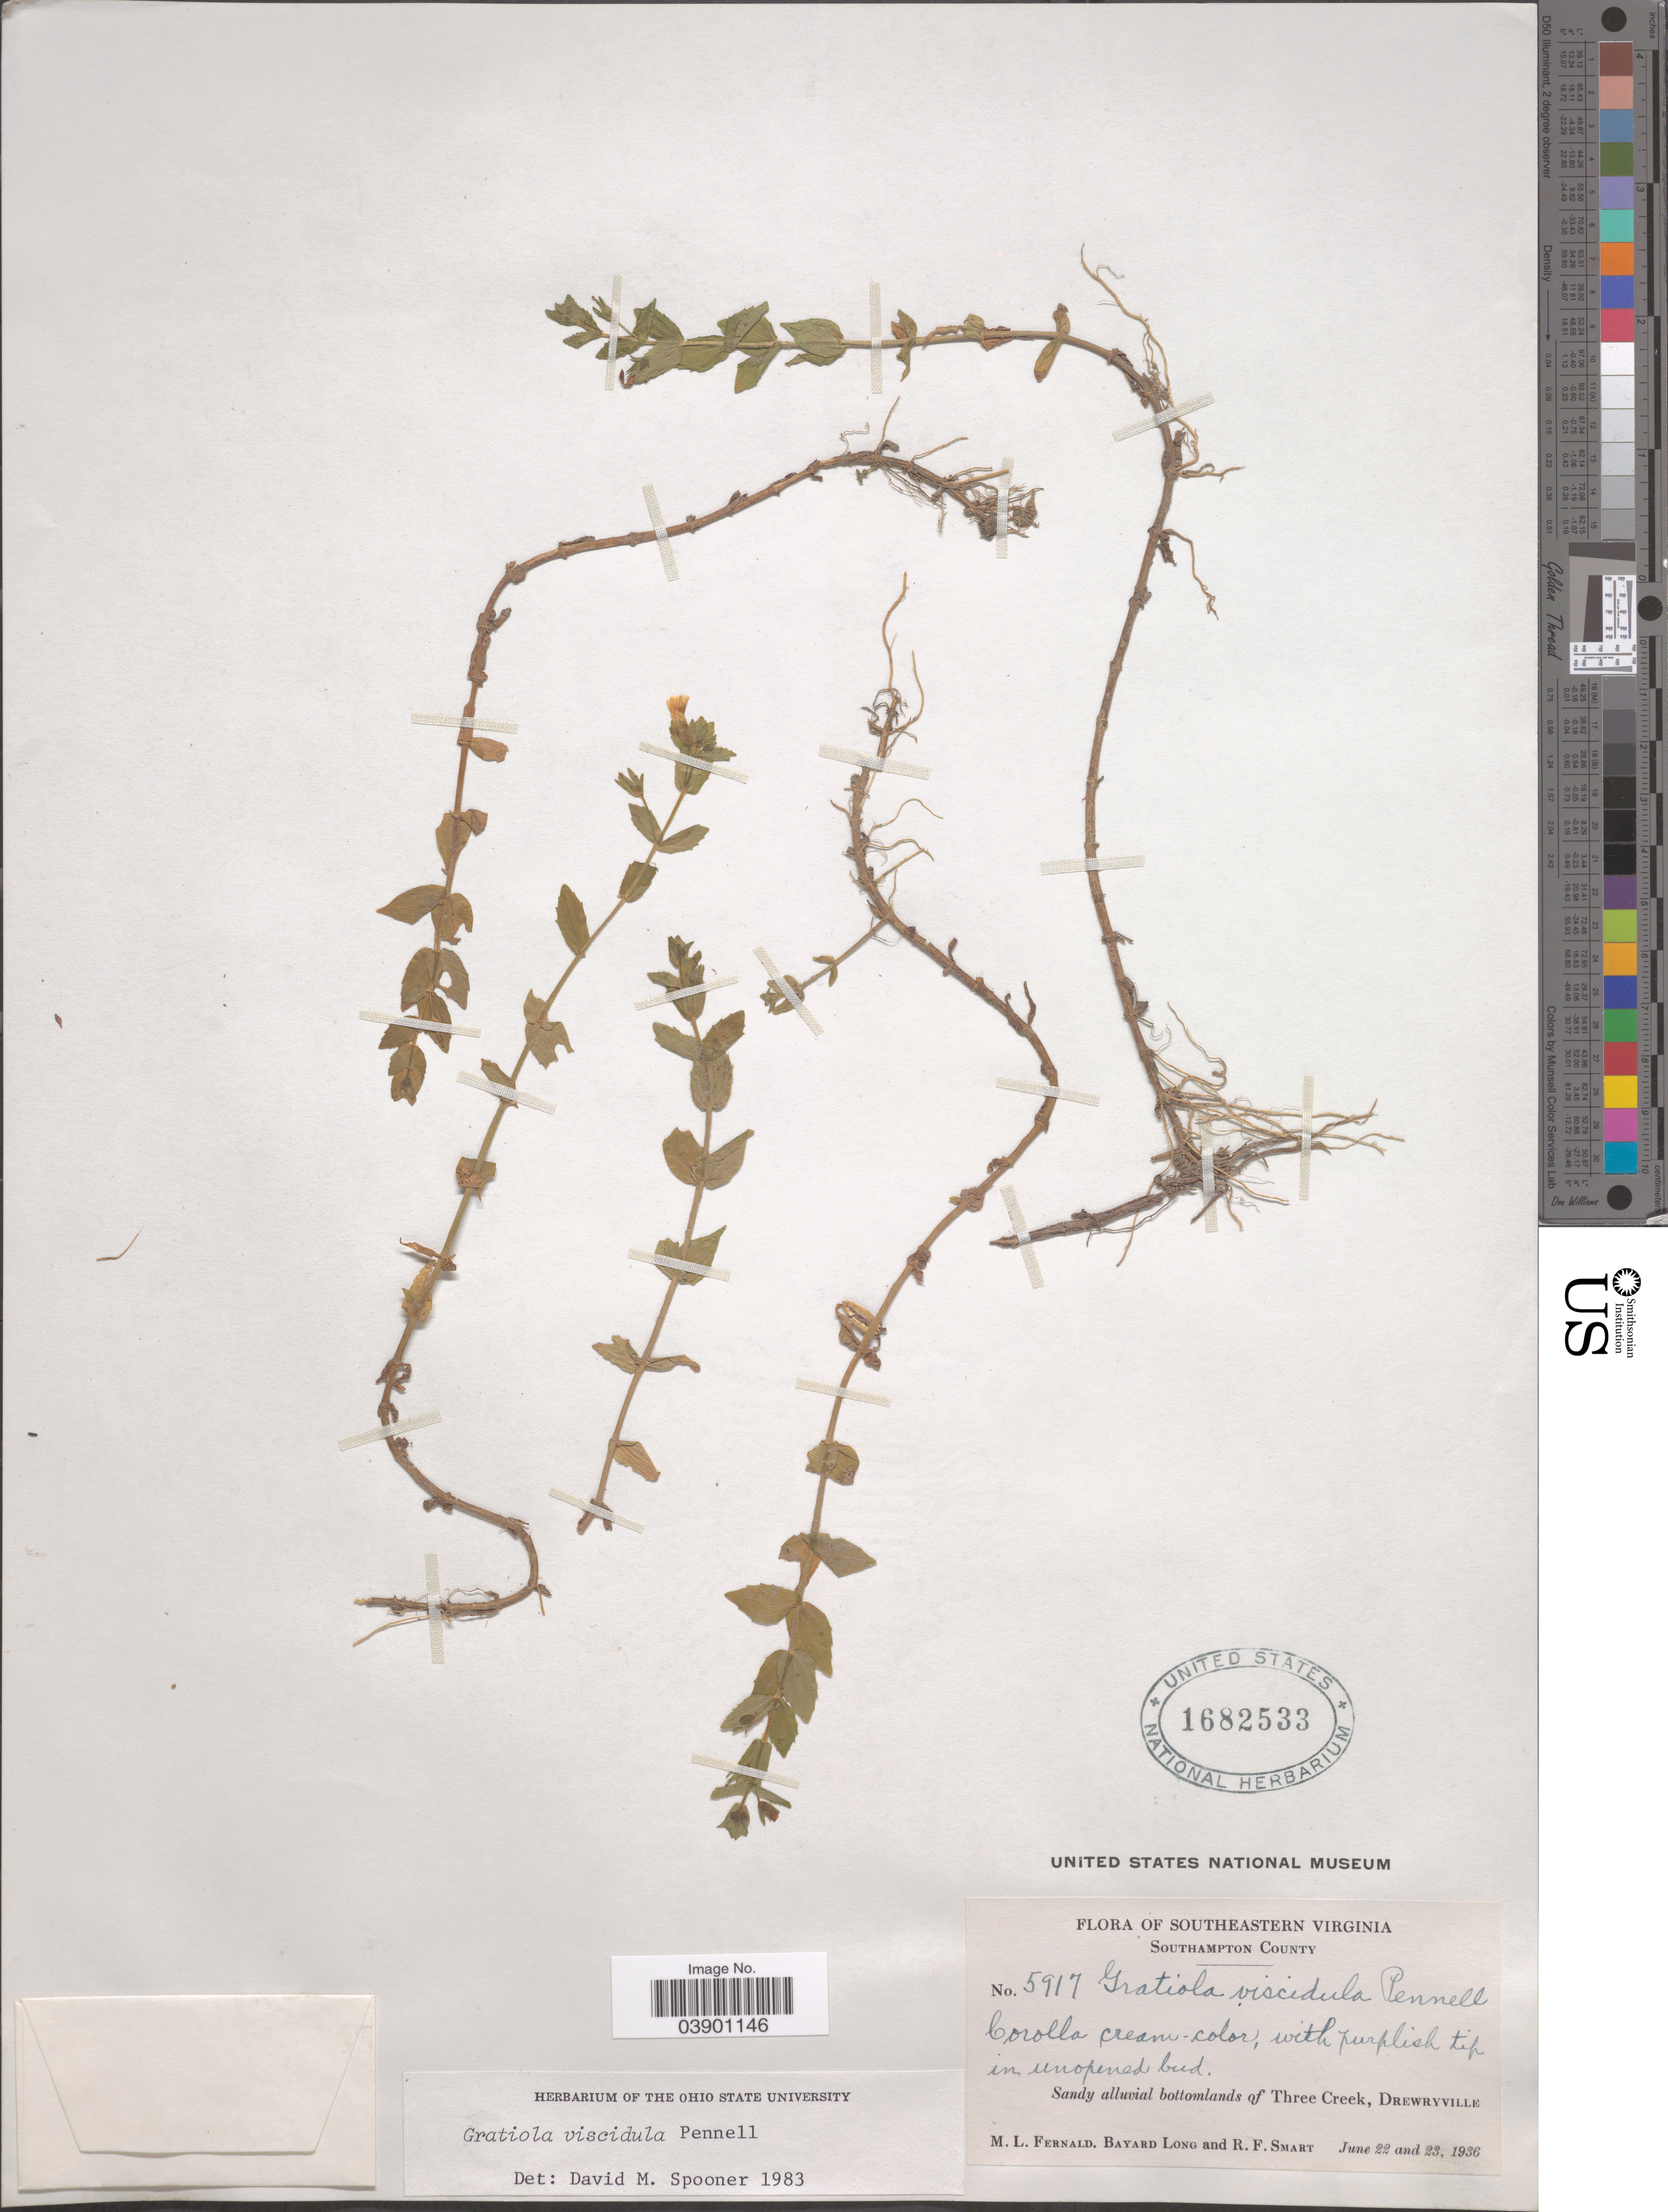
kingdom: Plantae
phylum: Tracheophyta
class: Magnoliopsida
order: Lamiales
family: Plantaginaceae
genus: Gratiola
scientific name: Gratiola viscidula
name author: Pennell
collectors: M. L. Fernald, B. Long & R. Smart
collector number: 5917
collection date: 1936-06-22/1936-06-23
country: United States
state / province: Virginia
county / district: Southampton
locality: Southeastern Virginia. Southampton County. Three Creek, Drewryville.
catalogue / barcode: US 1682533